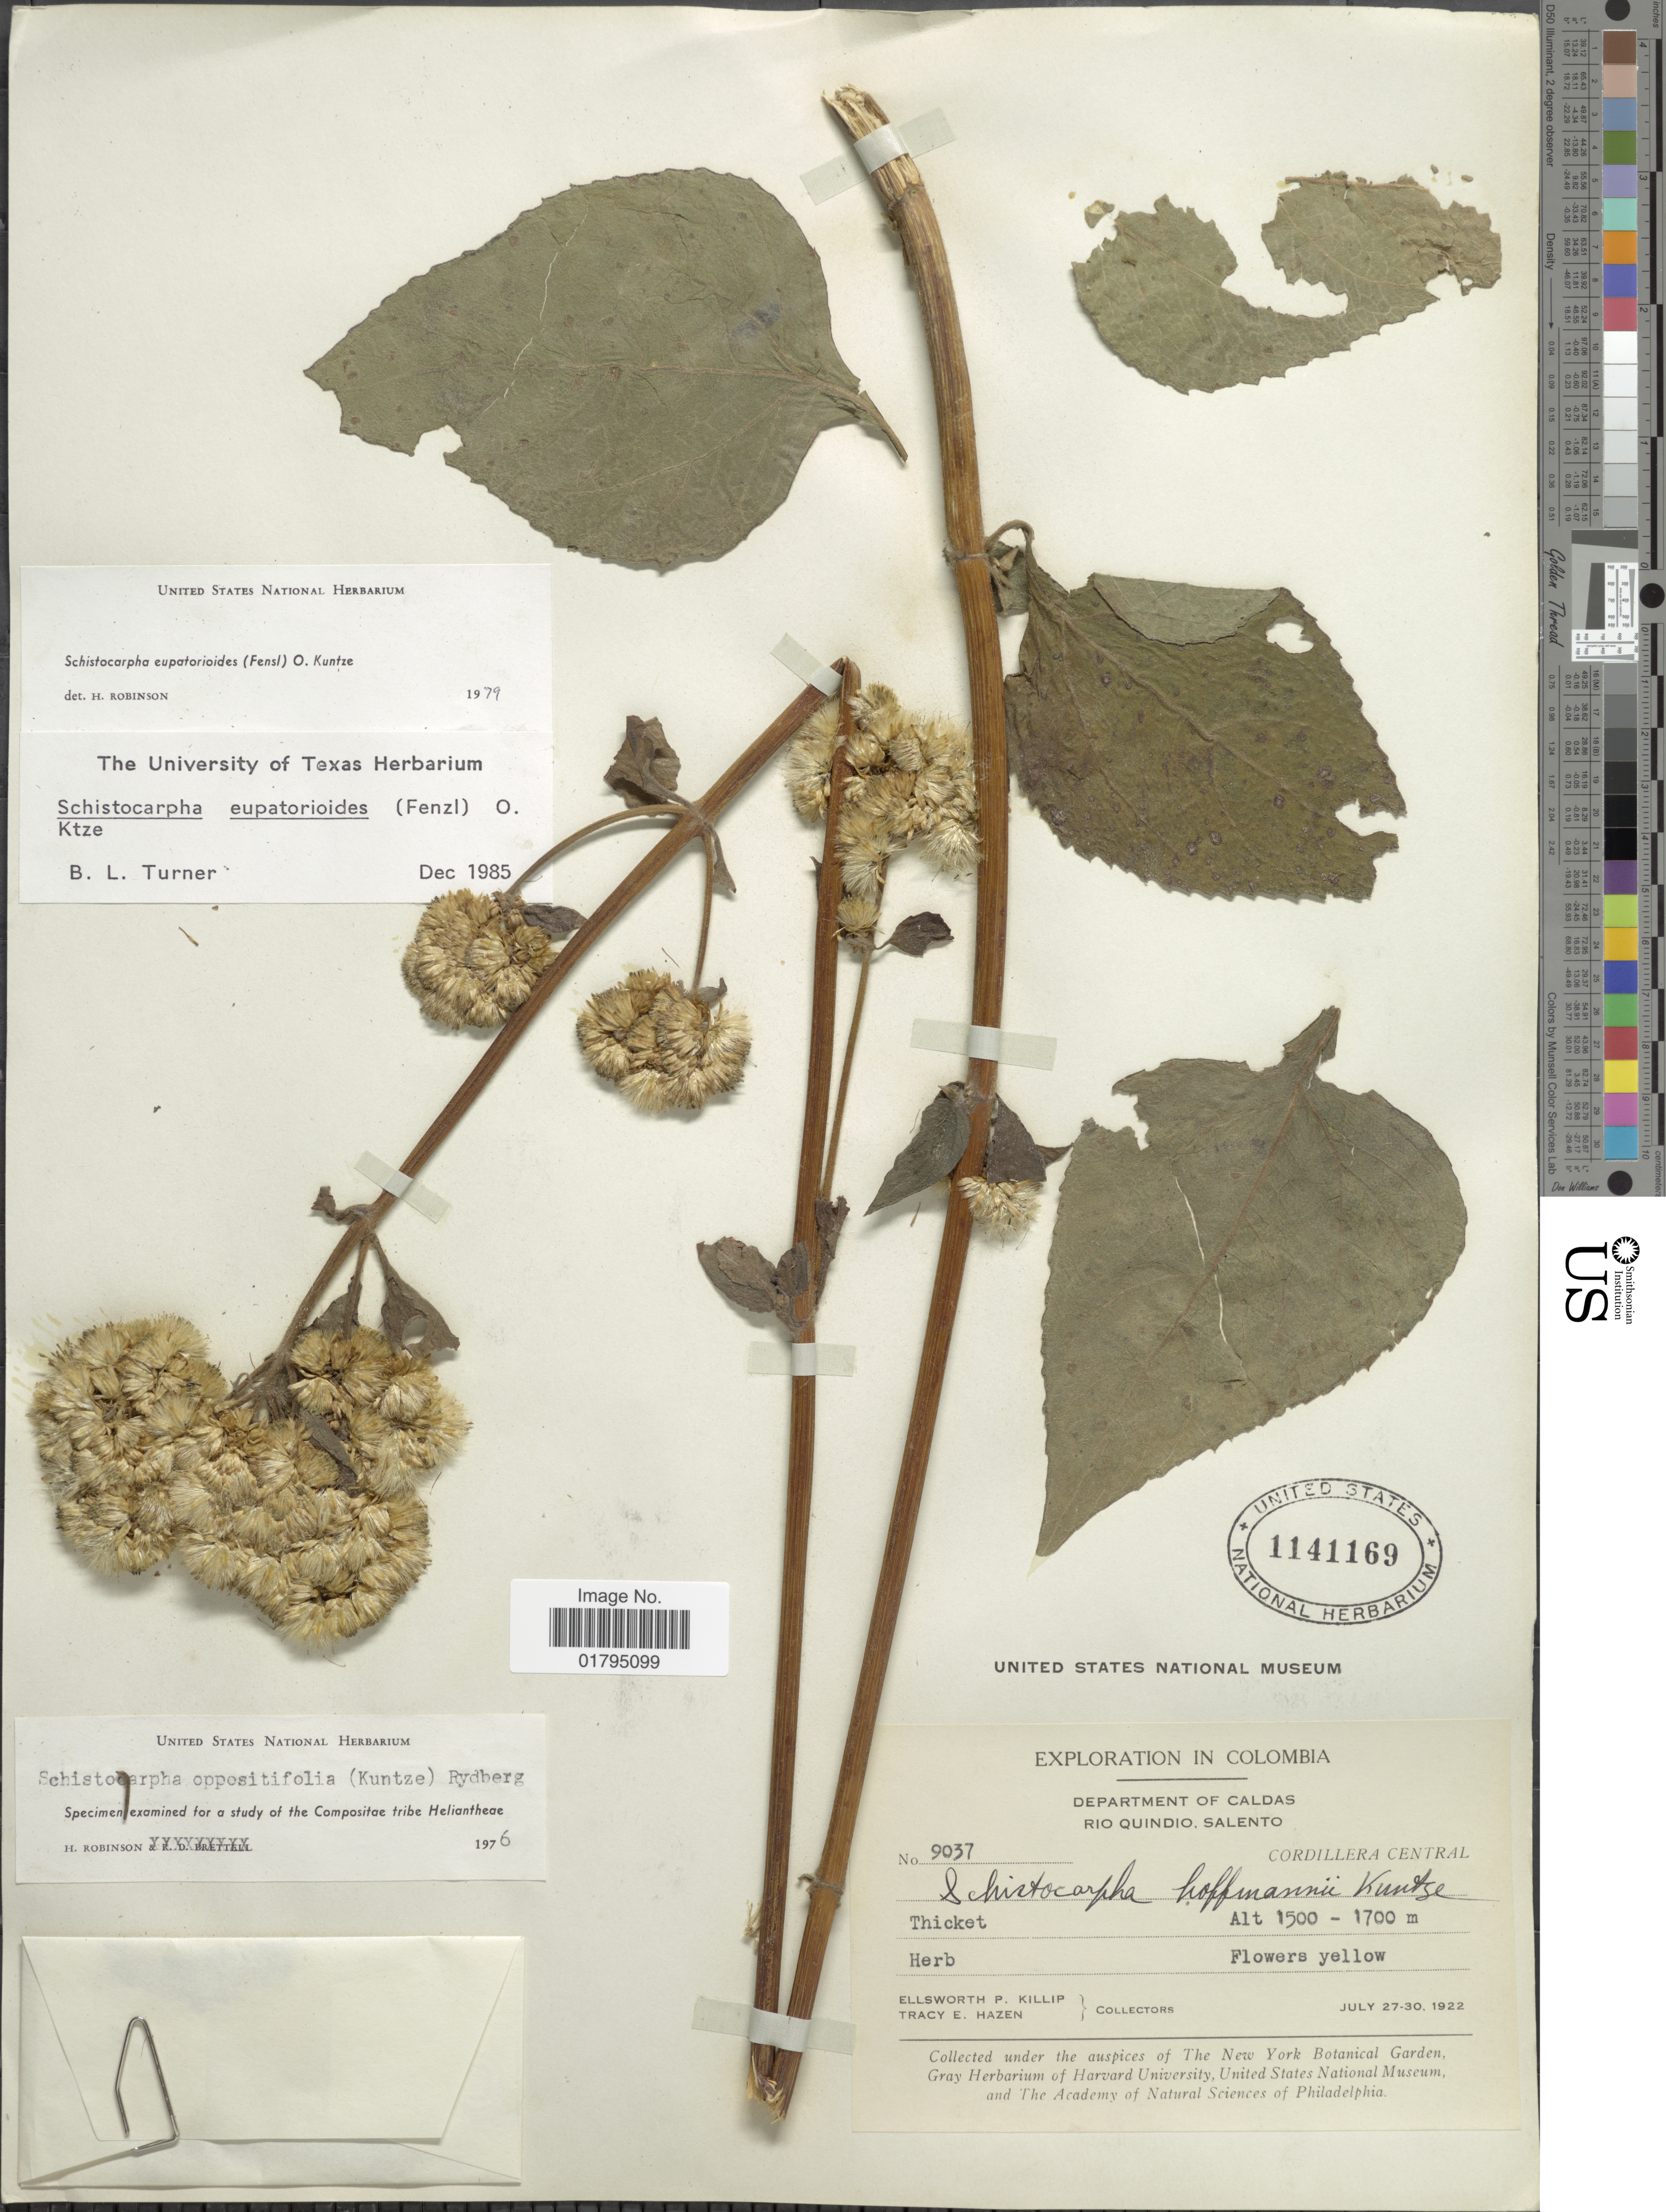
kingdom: Plantae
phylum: Tracheophyta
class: Magnoliopsida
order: Asterales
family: Asteraceae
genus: Schistocarpha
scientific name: Schistocarpha eupatorioides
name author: (Fenzl) Kuntze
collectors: E. P. Killip & T. E. Hazen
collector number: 9037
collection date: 1922-07-27/1922-07-30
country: Colombia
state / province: Caldas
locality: Department of Caldas, Rio Quindio, Salento, Cordillera Central.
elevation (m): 1500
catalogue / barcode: US 1141169